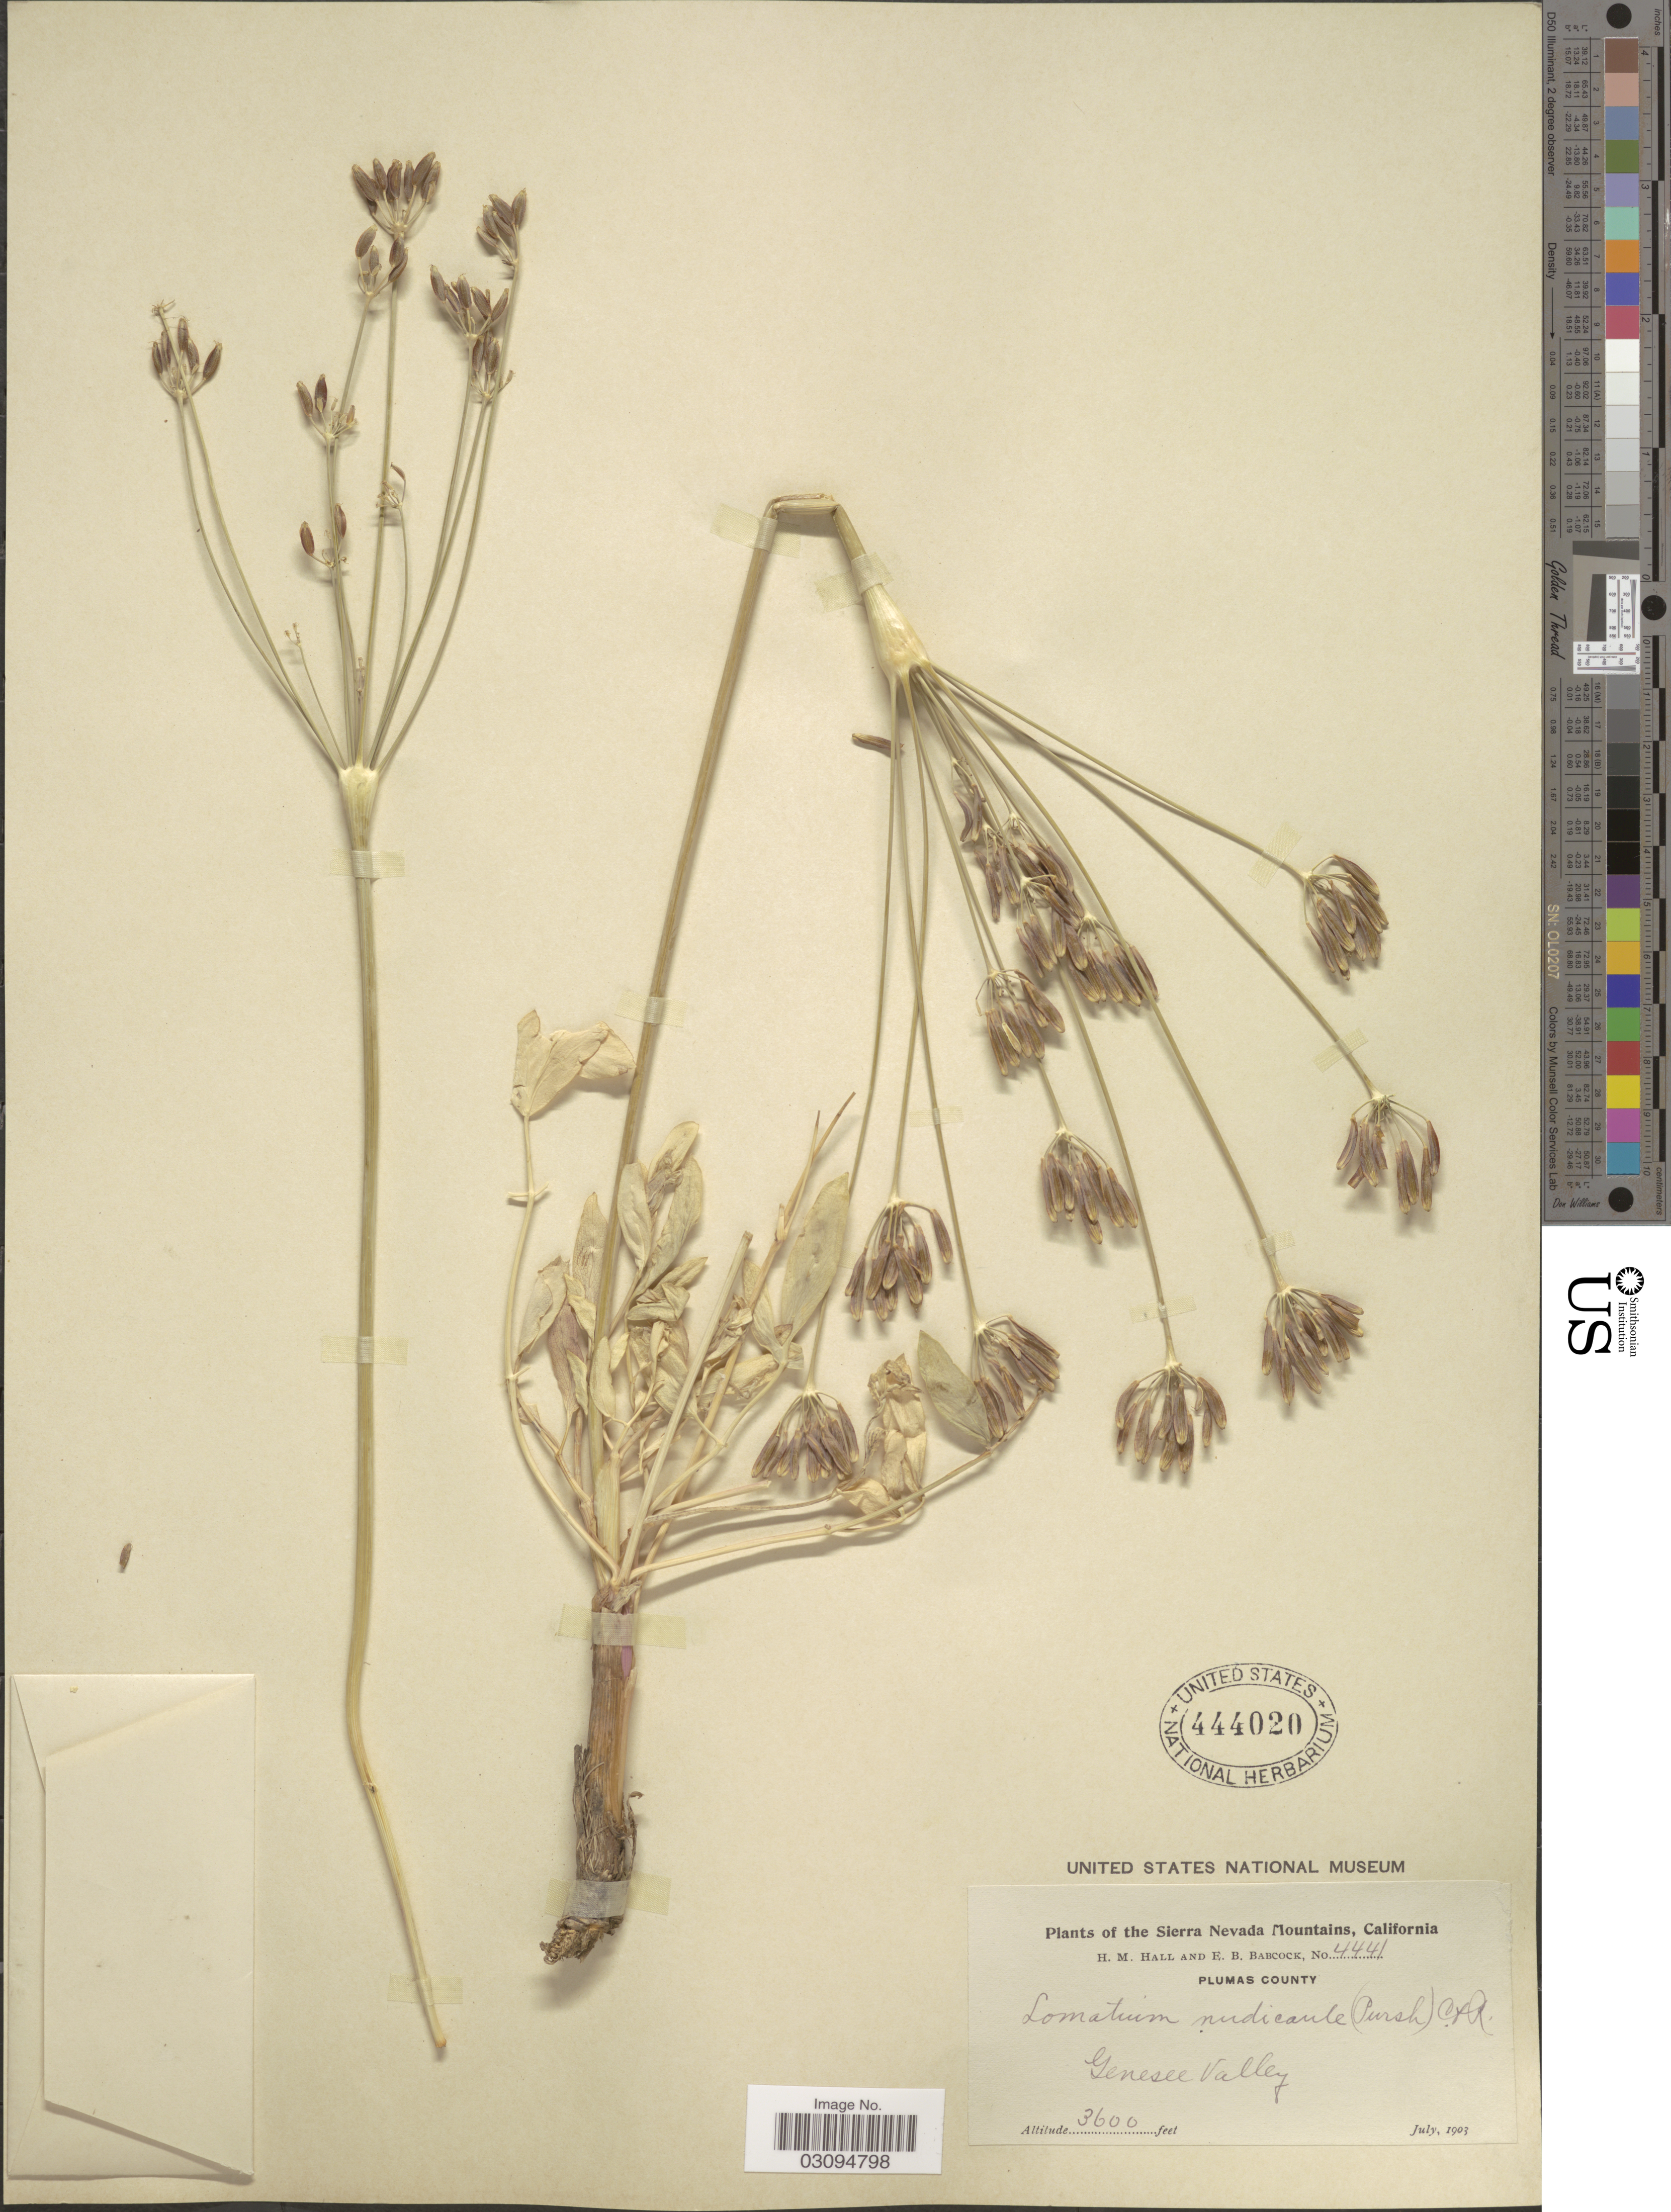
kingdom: Plantae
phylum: Tracheophyta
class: Magnoliopsida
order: Apiales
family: Apiaceae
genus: Lomatium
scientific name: Lomatium nudicaule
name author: (Pursh) J.M. Coult. & Rose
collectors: H. M. Hall & E. B. Babcock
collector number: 4441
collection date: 1903-07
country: United States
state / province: California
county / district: Plumas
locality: The Sierra Nevada Mountains. Plumas County. Genesee Valley.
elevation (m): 1097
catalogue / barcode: US 444020